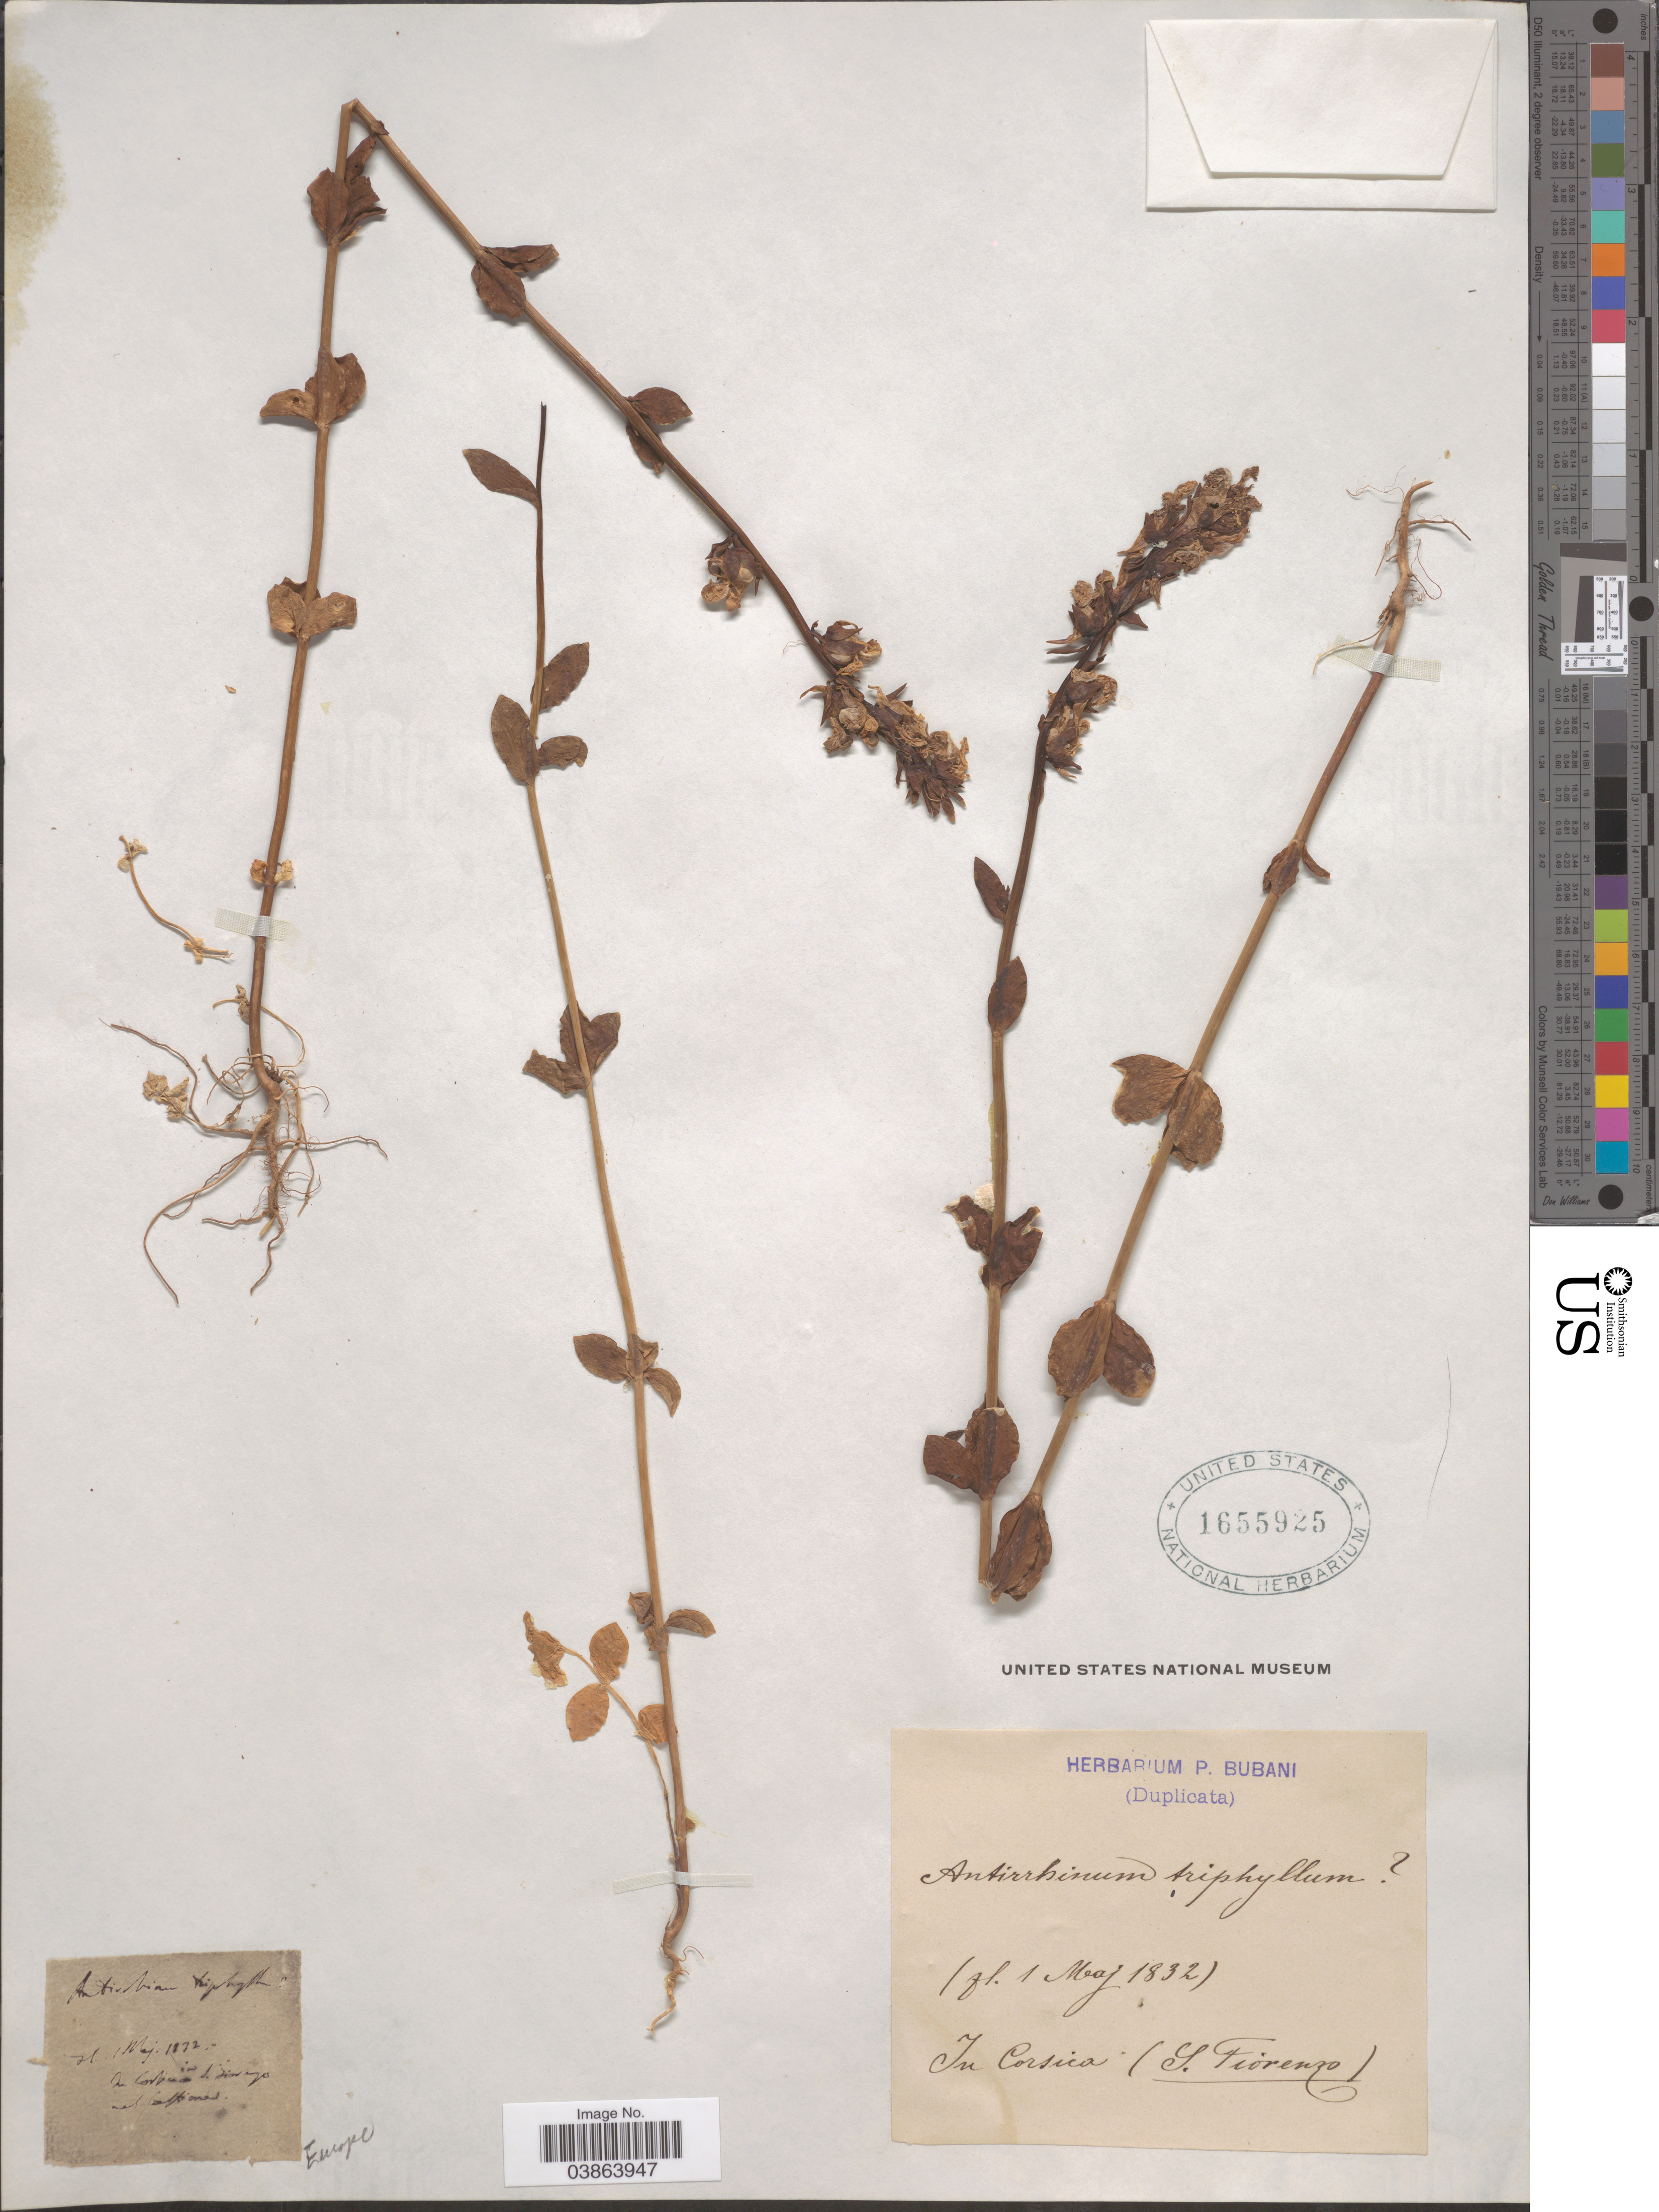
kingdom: Plantae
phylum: Tracheophyta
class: Magnoliopsida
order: Lamiales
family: Plantaginaceae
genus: Antirrhinum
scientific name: Antirrhinum triphyllum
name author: L.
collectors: ex herb. P. Bubani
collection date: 1832-05-01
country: France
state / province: Corsica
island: Corse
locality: In Corsica (S. Fiorenzo).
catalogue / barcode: US 1655925